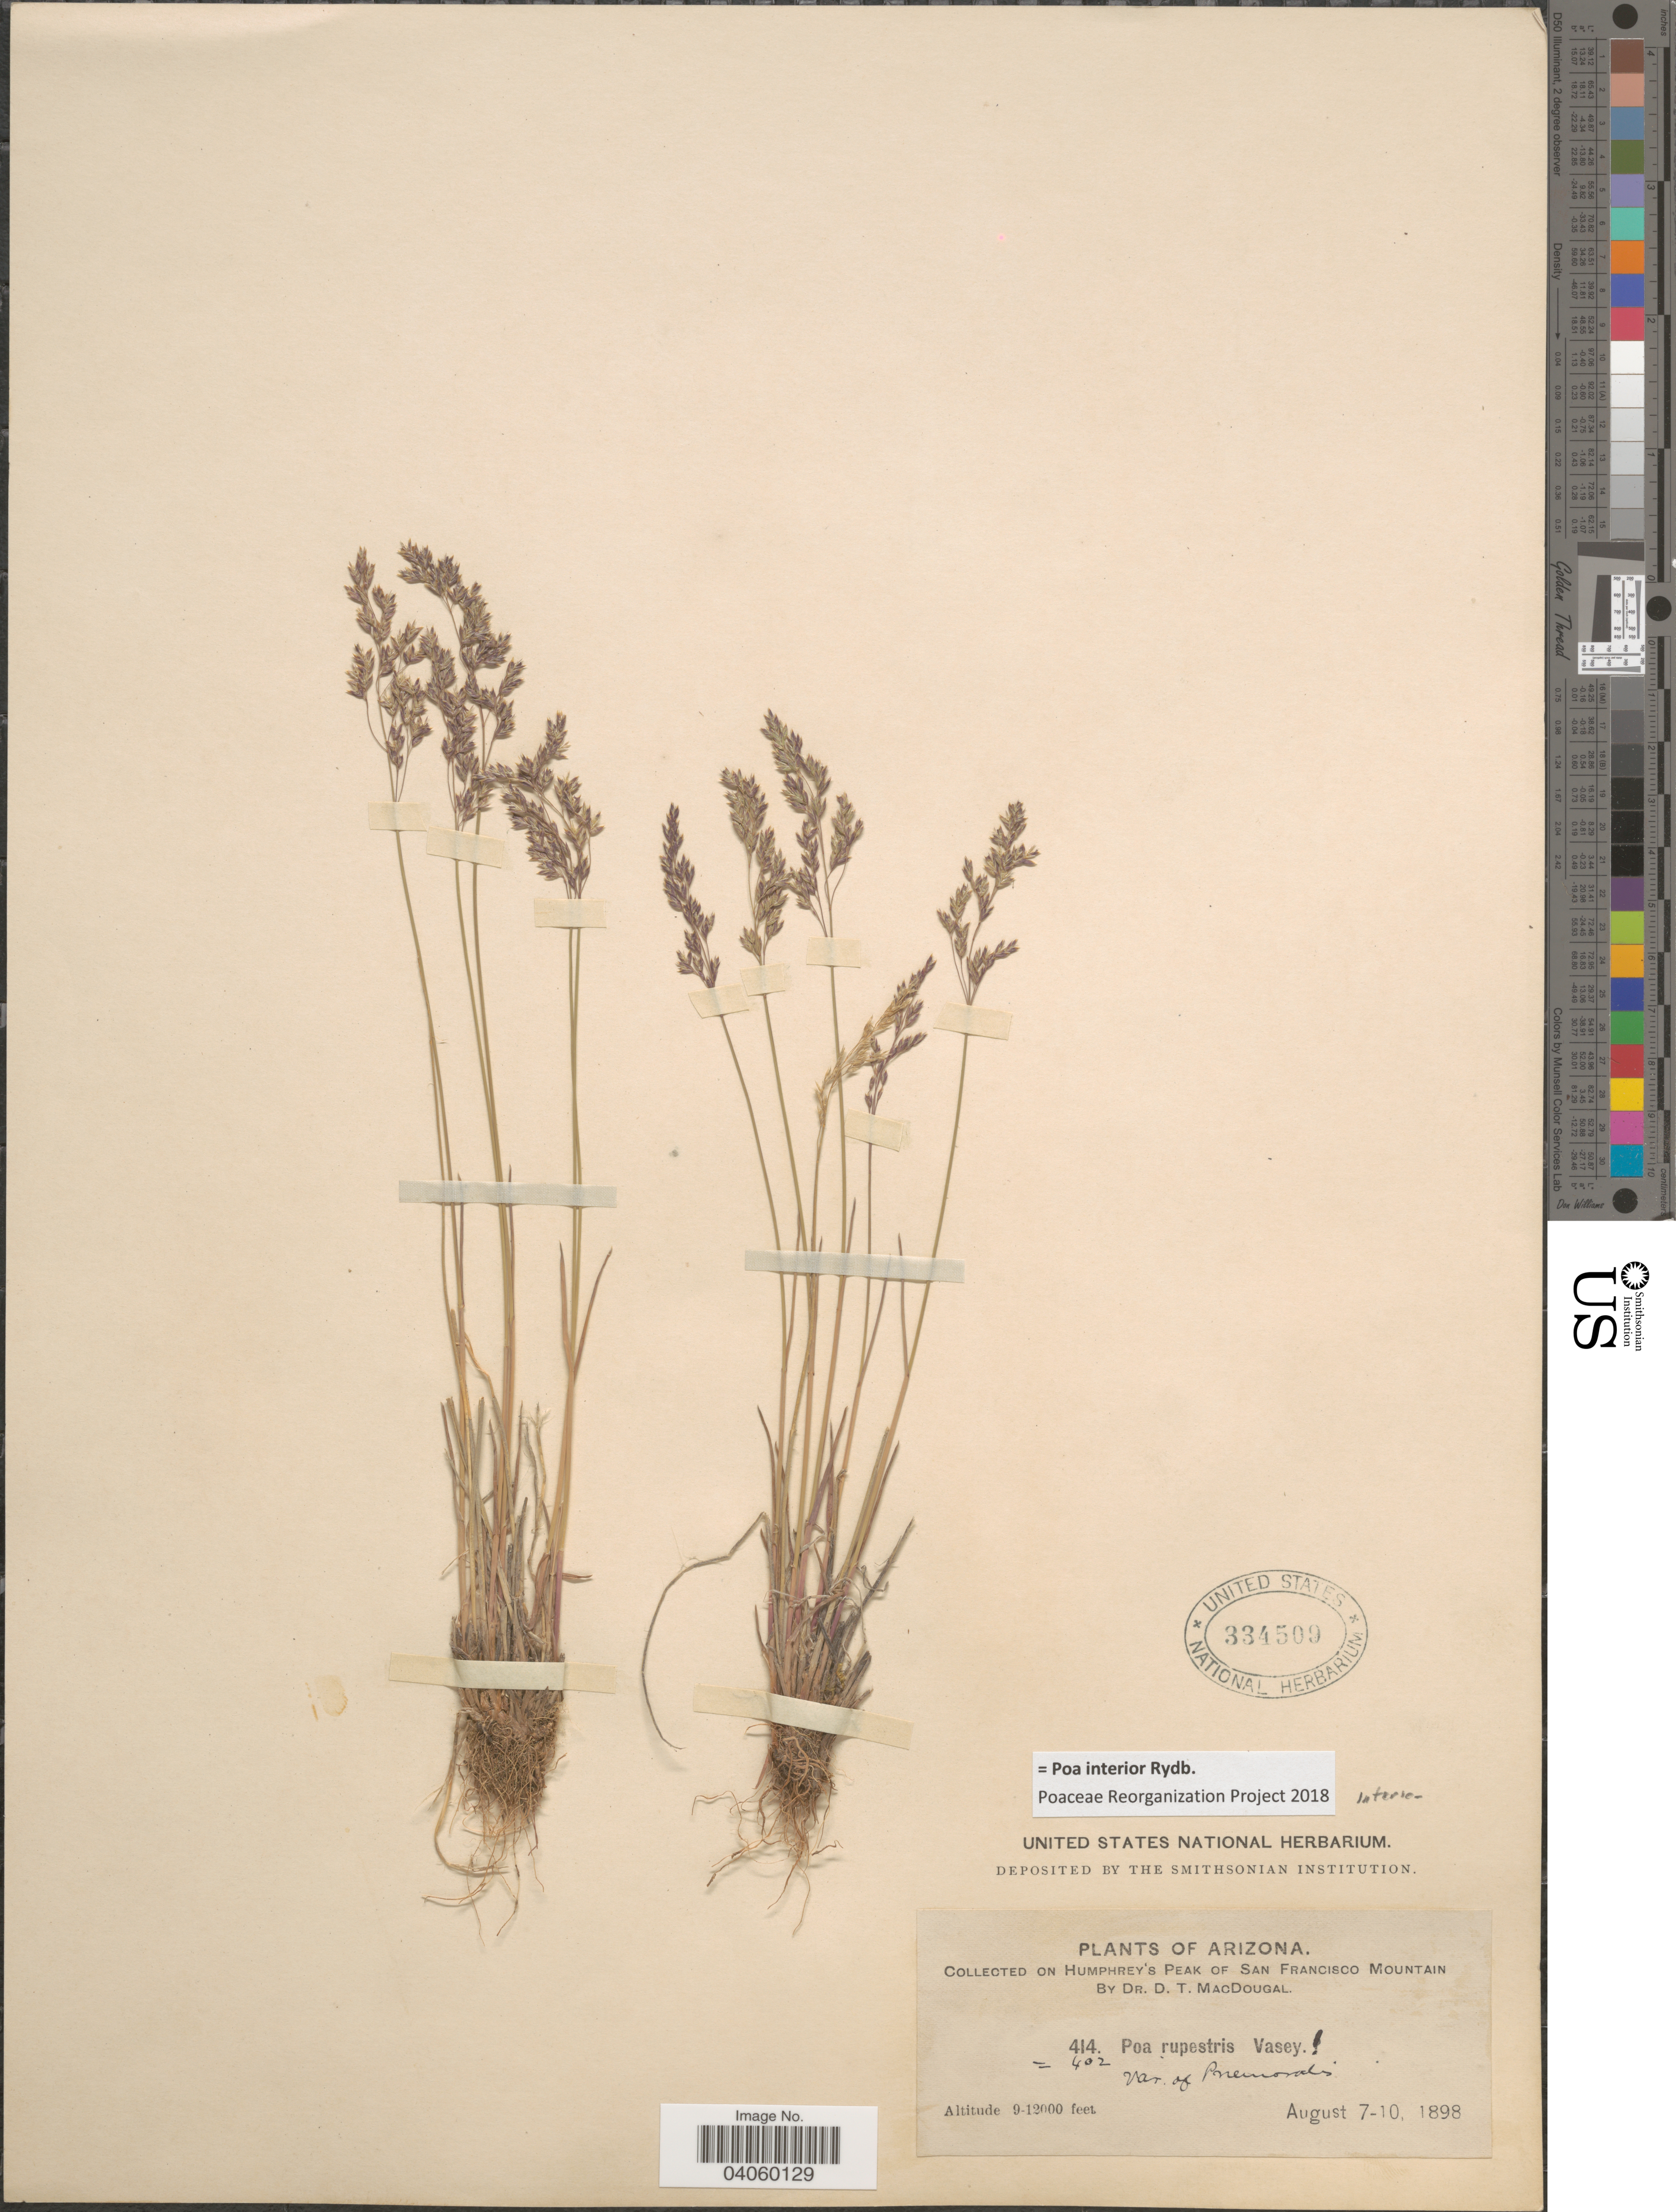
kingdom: Plantae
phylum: Tracheophyta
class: Liliopsida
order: Poales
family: Poaceae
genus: Poa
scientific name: Poa interior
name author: Rydb.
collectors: D. T. MacDougal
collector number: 414/402?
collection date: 1898-08-07/1898-08-10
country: United States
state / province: Arizona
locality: On Humphrey's Peak of San Francisco Mountain.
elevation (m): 2743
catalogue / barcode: US 334509